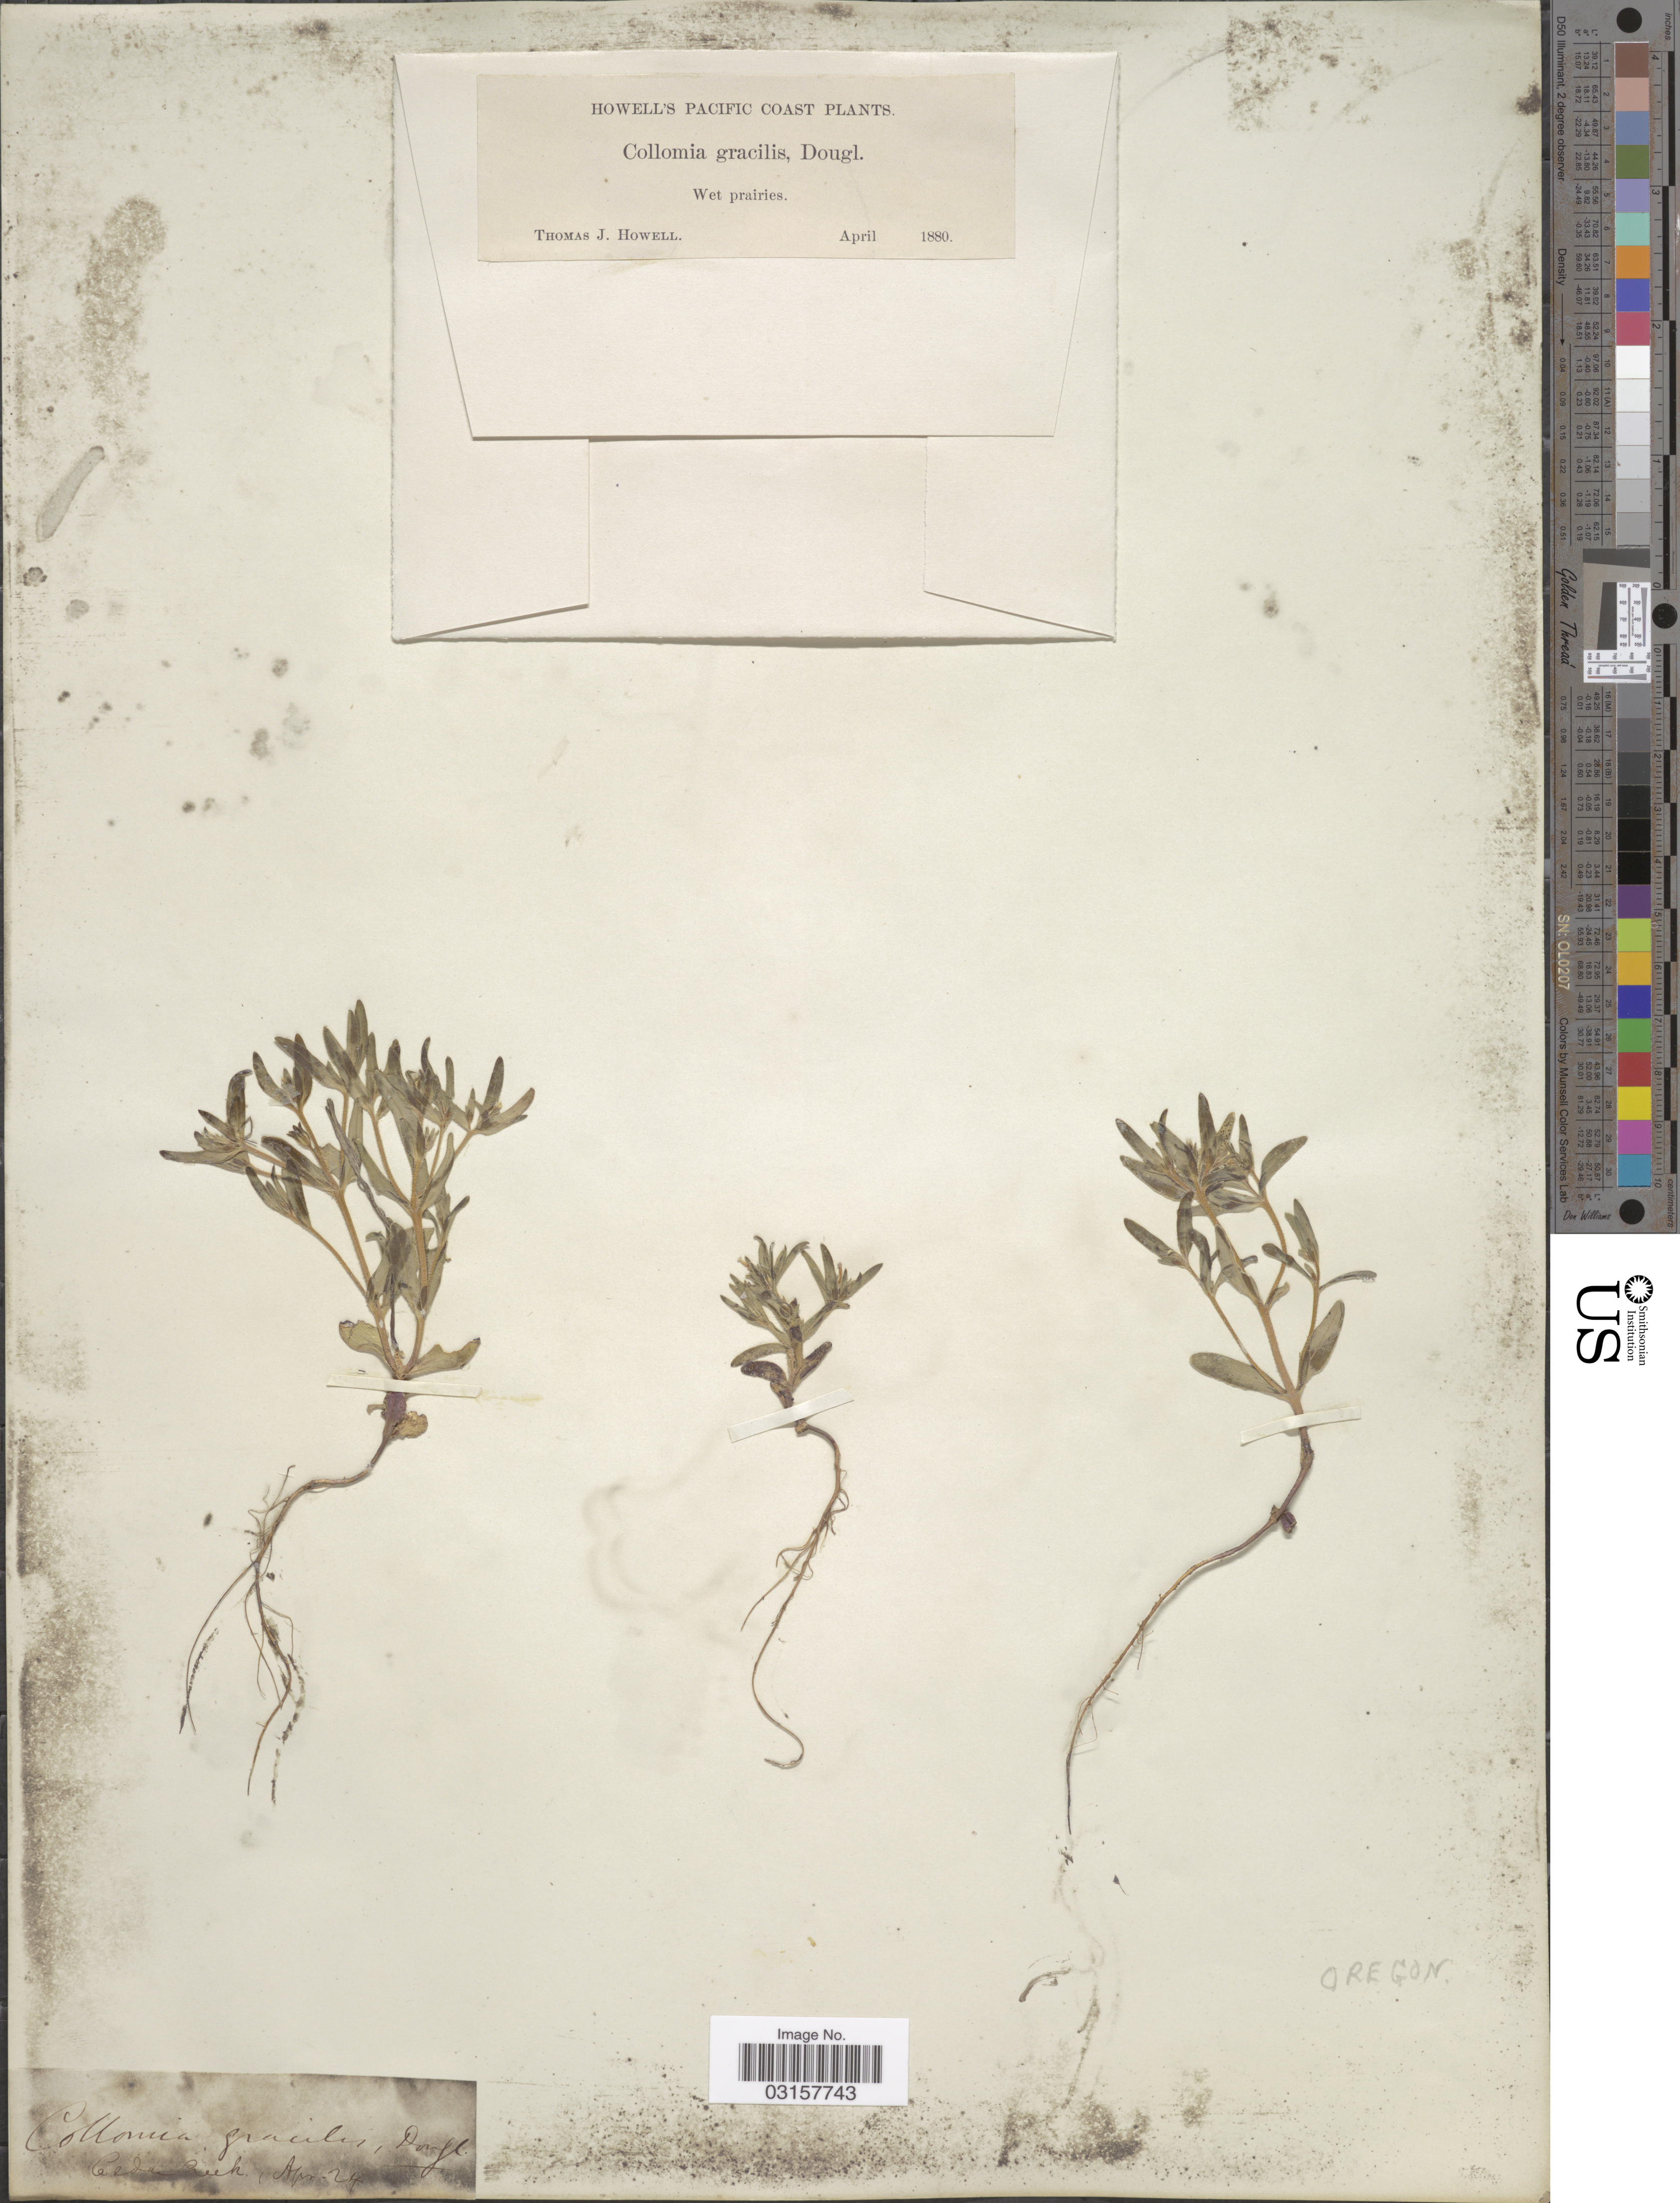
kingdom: Plantae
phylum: Tracheophyta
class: Magnoliopsida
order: Ericales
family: Polemoniaceae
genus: Microsteris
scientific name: Microsteris gracilis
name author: (Hook.) Greene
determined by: (US) Smithsonian Institution - National Museum of Natural History - Department of Botany (UNITED STATES)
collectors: T. J. Howell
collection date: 1880-04-24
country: United States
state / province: Oregon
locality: Pacific Coast. Cedar Creek.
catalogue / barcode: US 103242